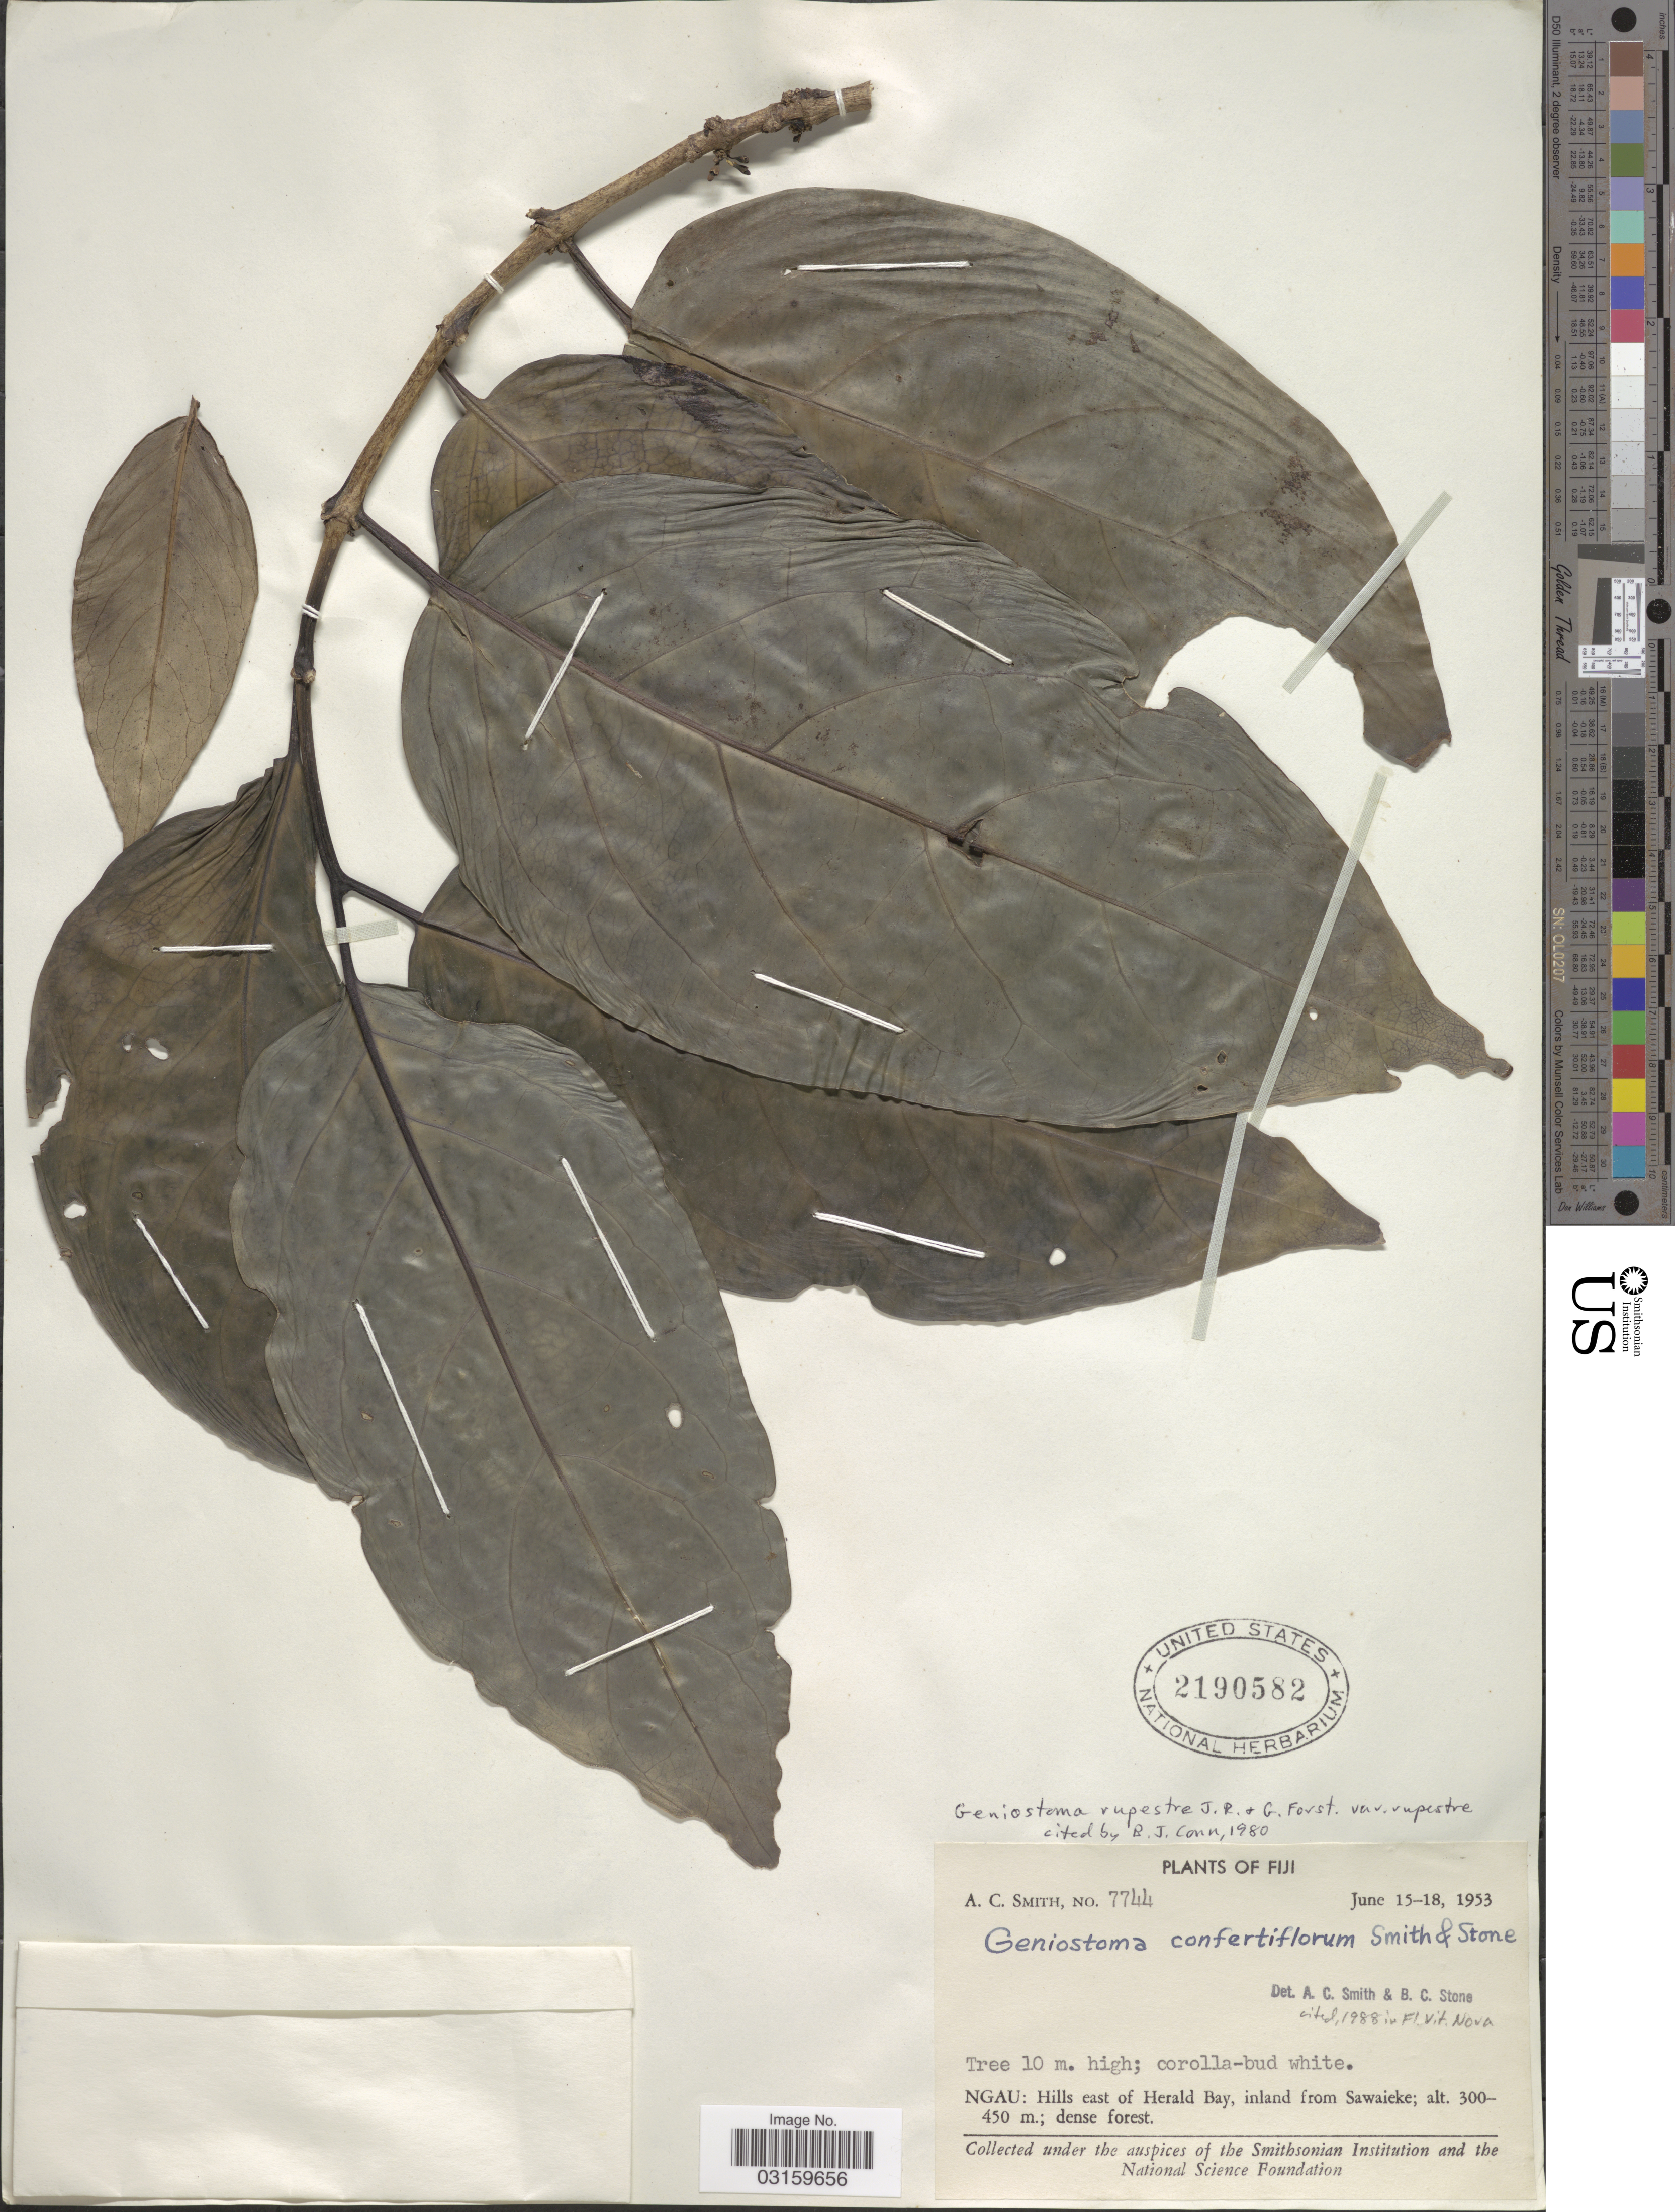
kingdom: Plantae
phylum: Tracheophyta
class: Magnoliopsida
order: Gentianales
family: Loganiaceae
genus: Geniostoma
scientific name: Geniostoma rupestre var. rupestre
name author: J.R. Forst. & G. Forst.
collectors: A. C. Smith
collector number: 7744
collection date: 1953-06-15/1953-06-18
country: Fiji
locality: Ngau: Hills east of Herald Bay, inland from Sawaieke.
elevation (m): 300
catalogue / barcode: US 2190582